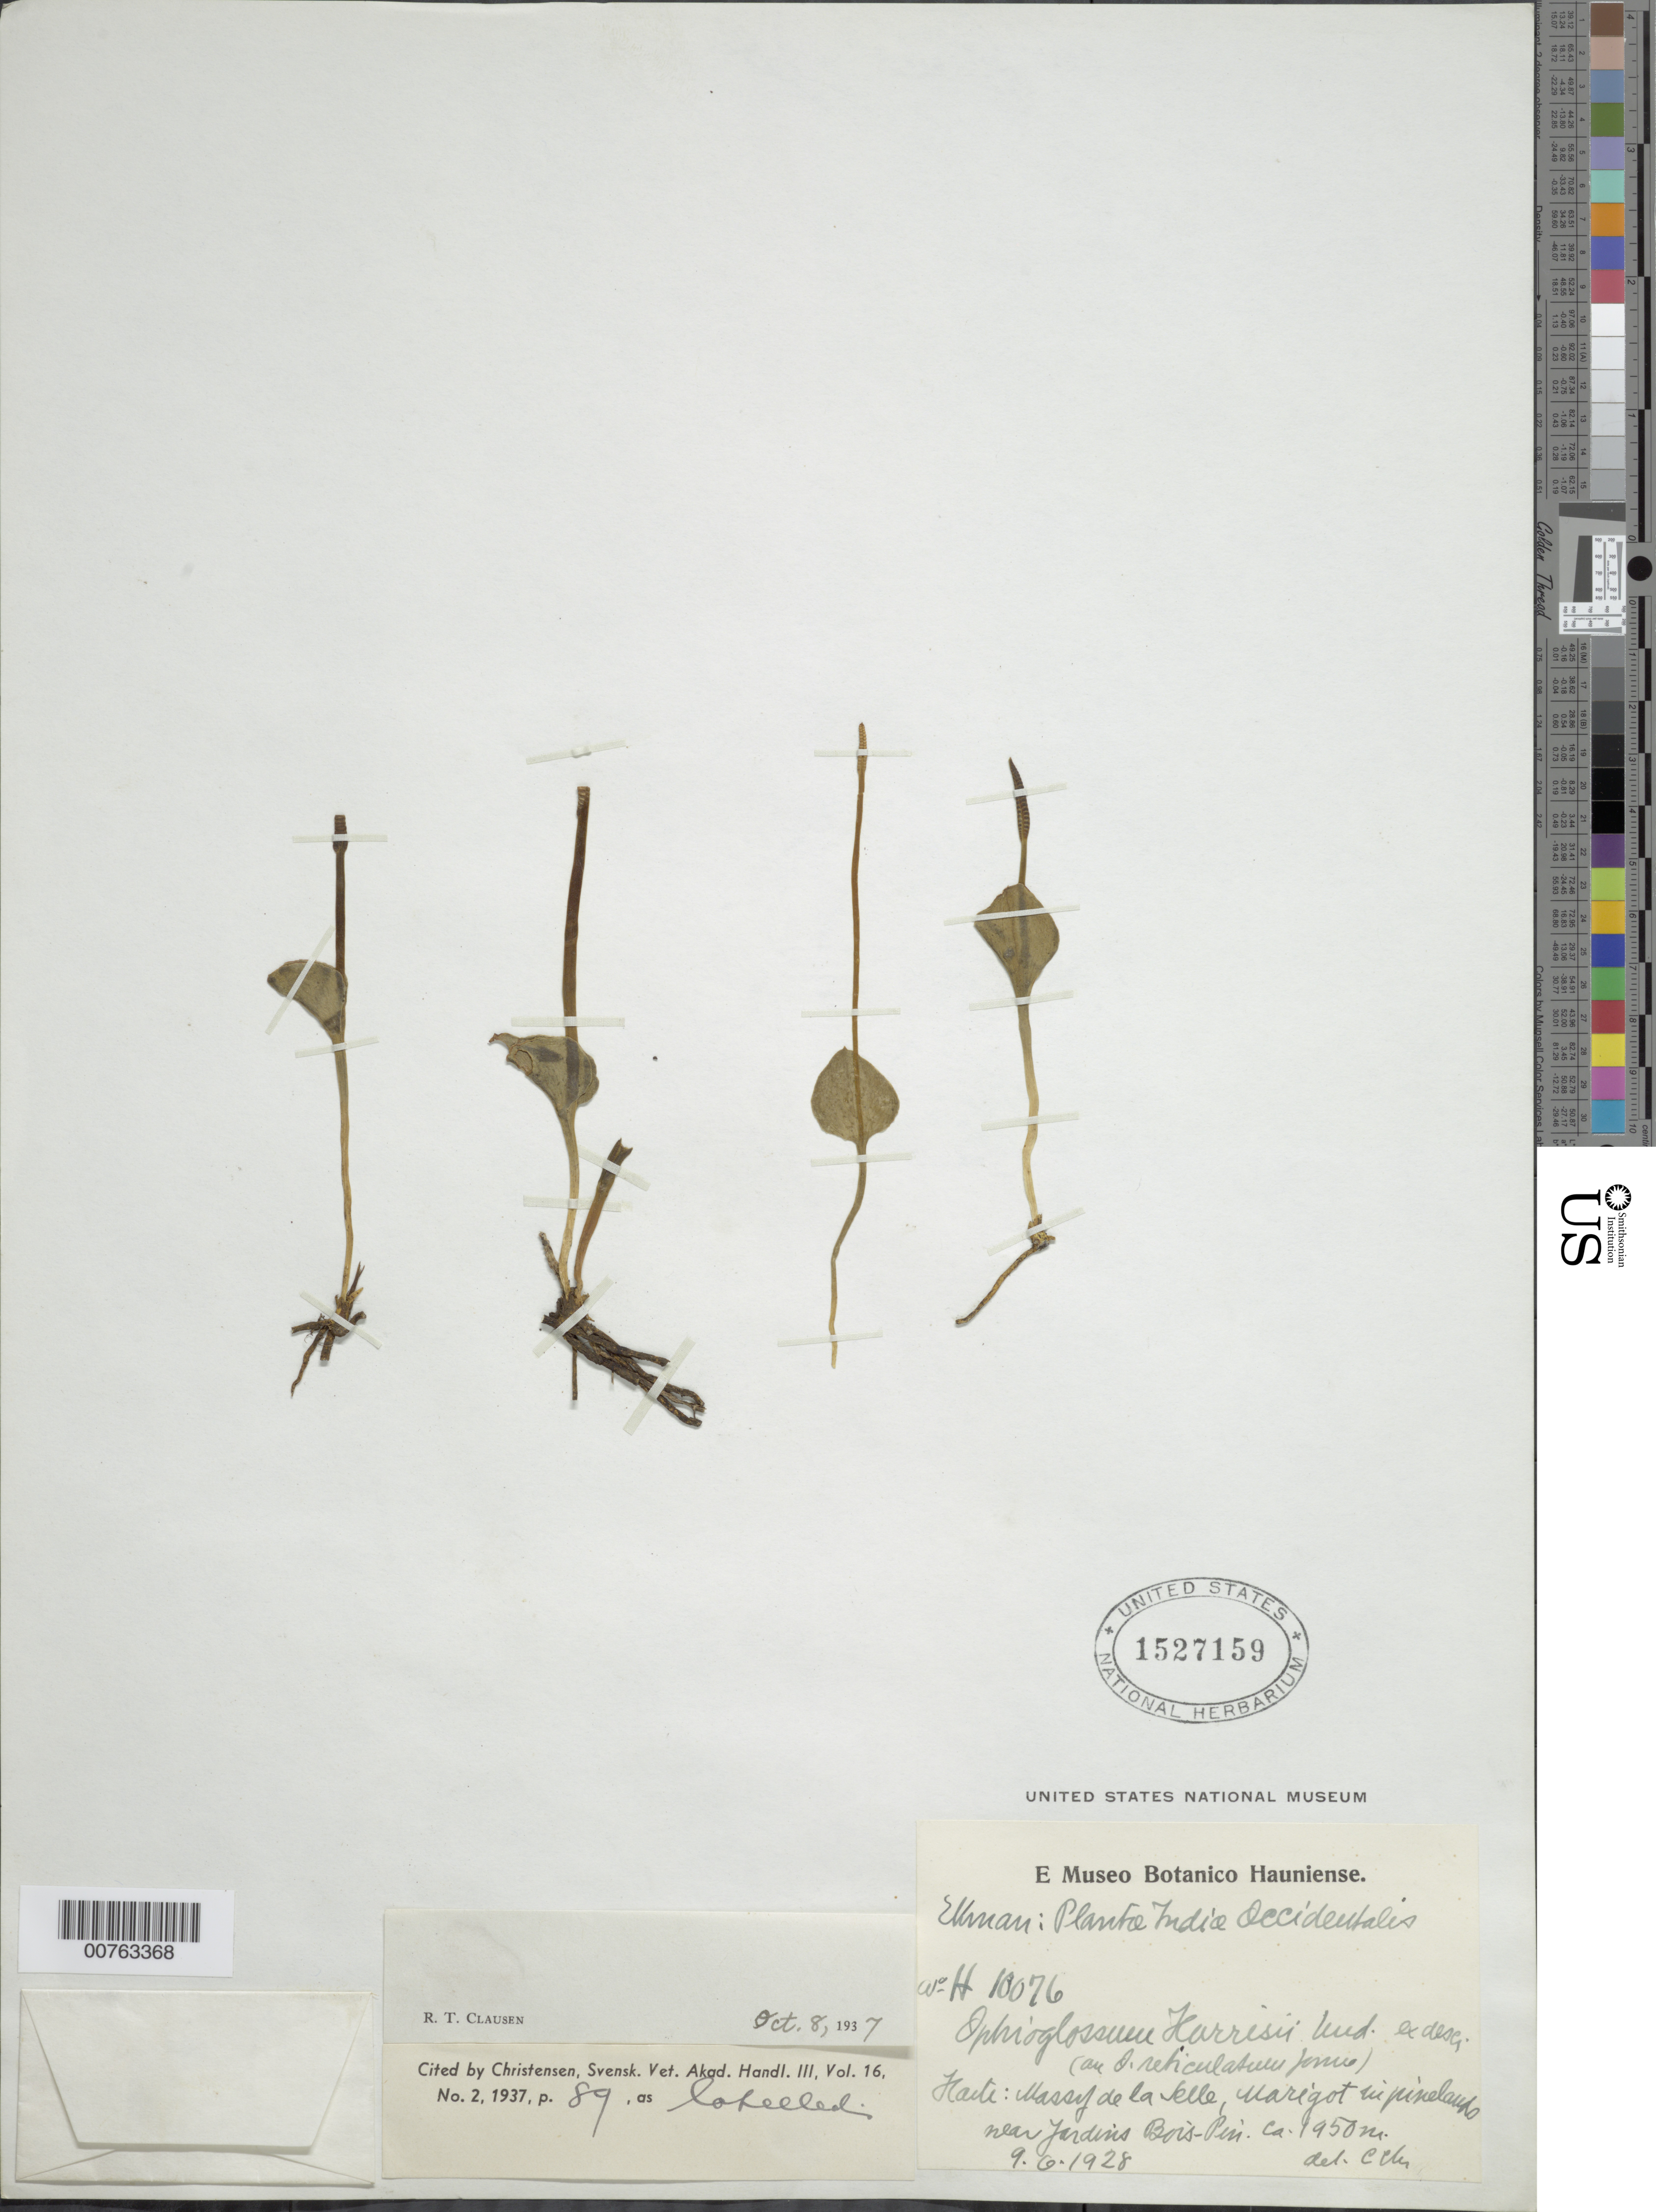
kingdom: Plantae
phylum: Tracheophyta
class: Polypodiopsida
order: Ophioglossales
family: Ophioglossaceae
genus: Ophioglossum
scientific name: Ophioglossum harrisii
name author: Underw.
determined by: Clausen, R. T.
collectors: E. L. Ekman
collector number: H 10076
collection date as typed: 09 Jun 1928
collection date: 1928-06-09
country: Haiti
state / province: Ouest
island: Hispaniola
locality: Massif de la Selle, Marigot, near Jardins Bois-Pin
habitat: Pinelands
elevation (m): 1950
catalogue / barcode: US 1527159